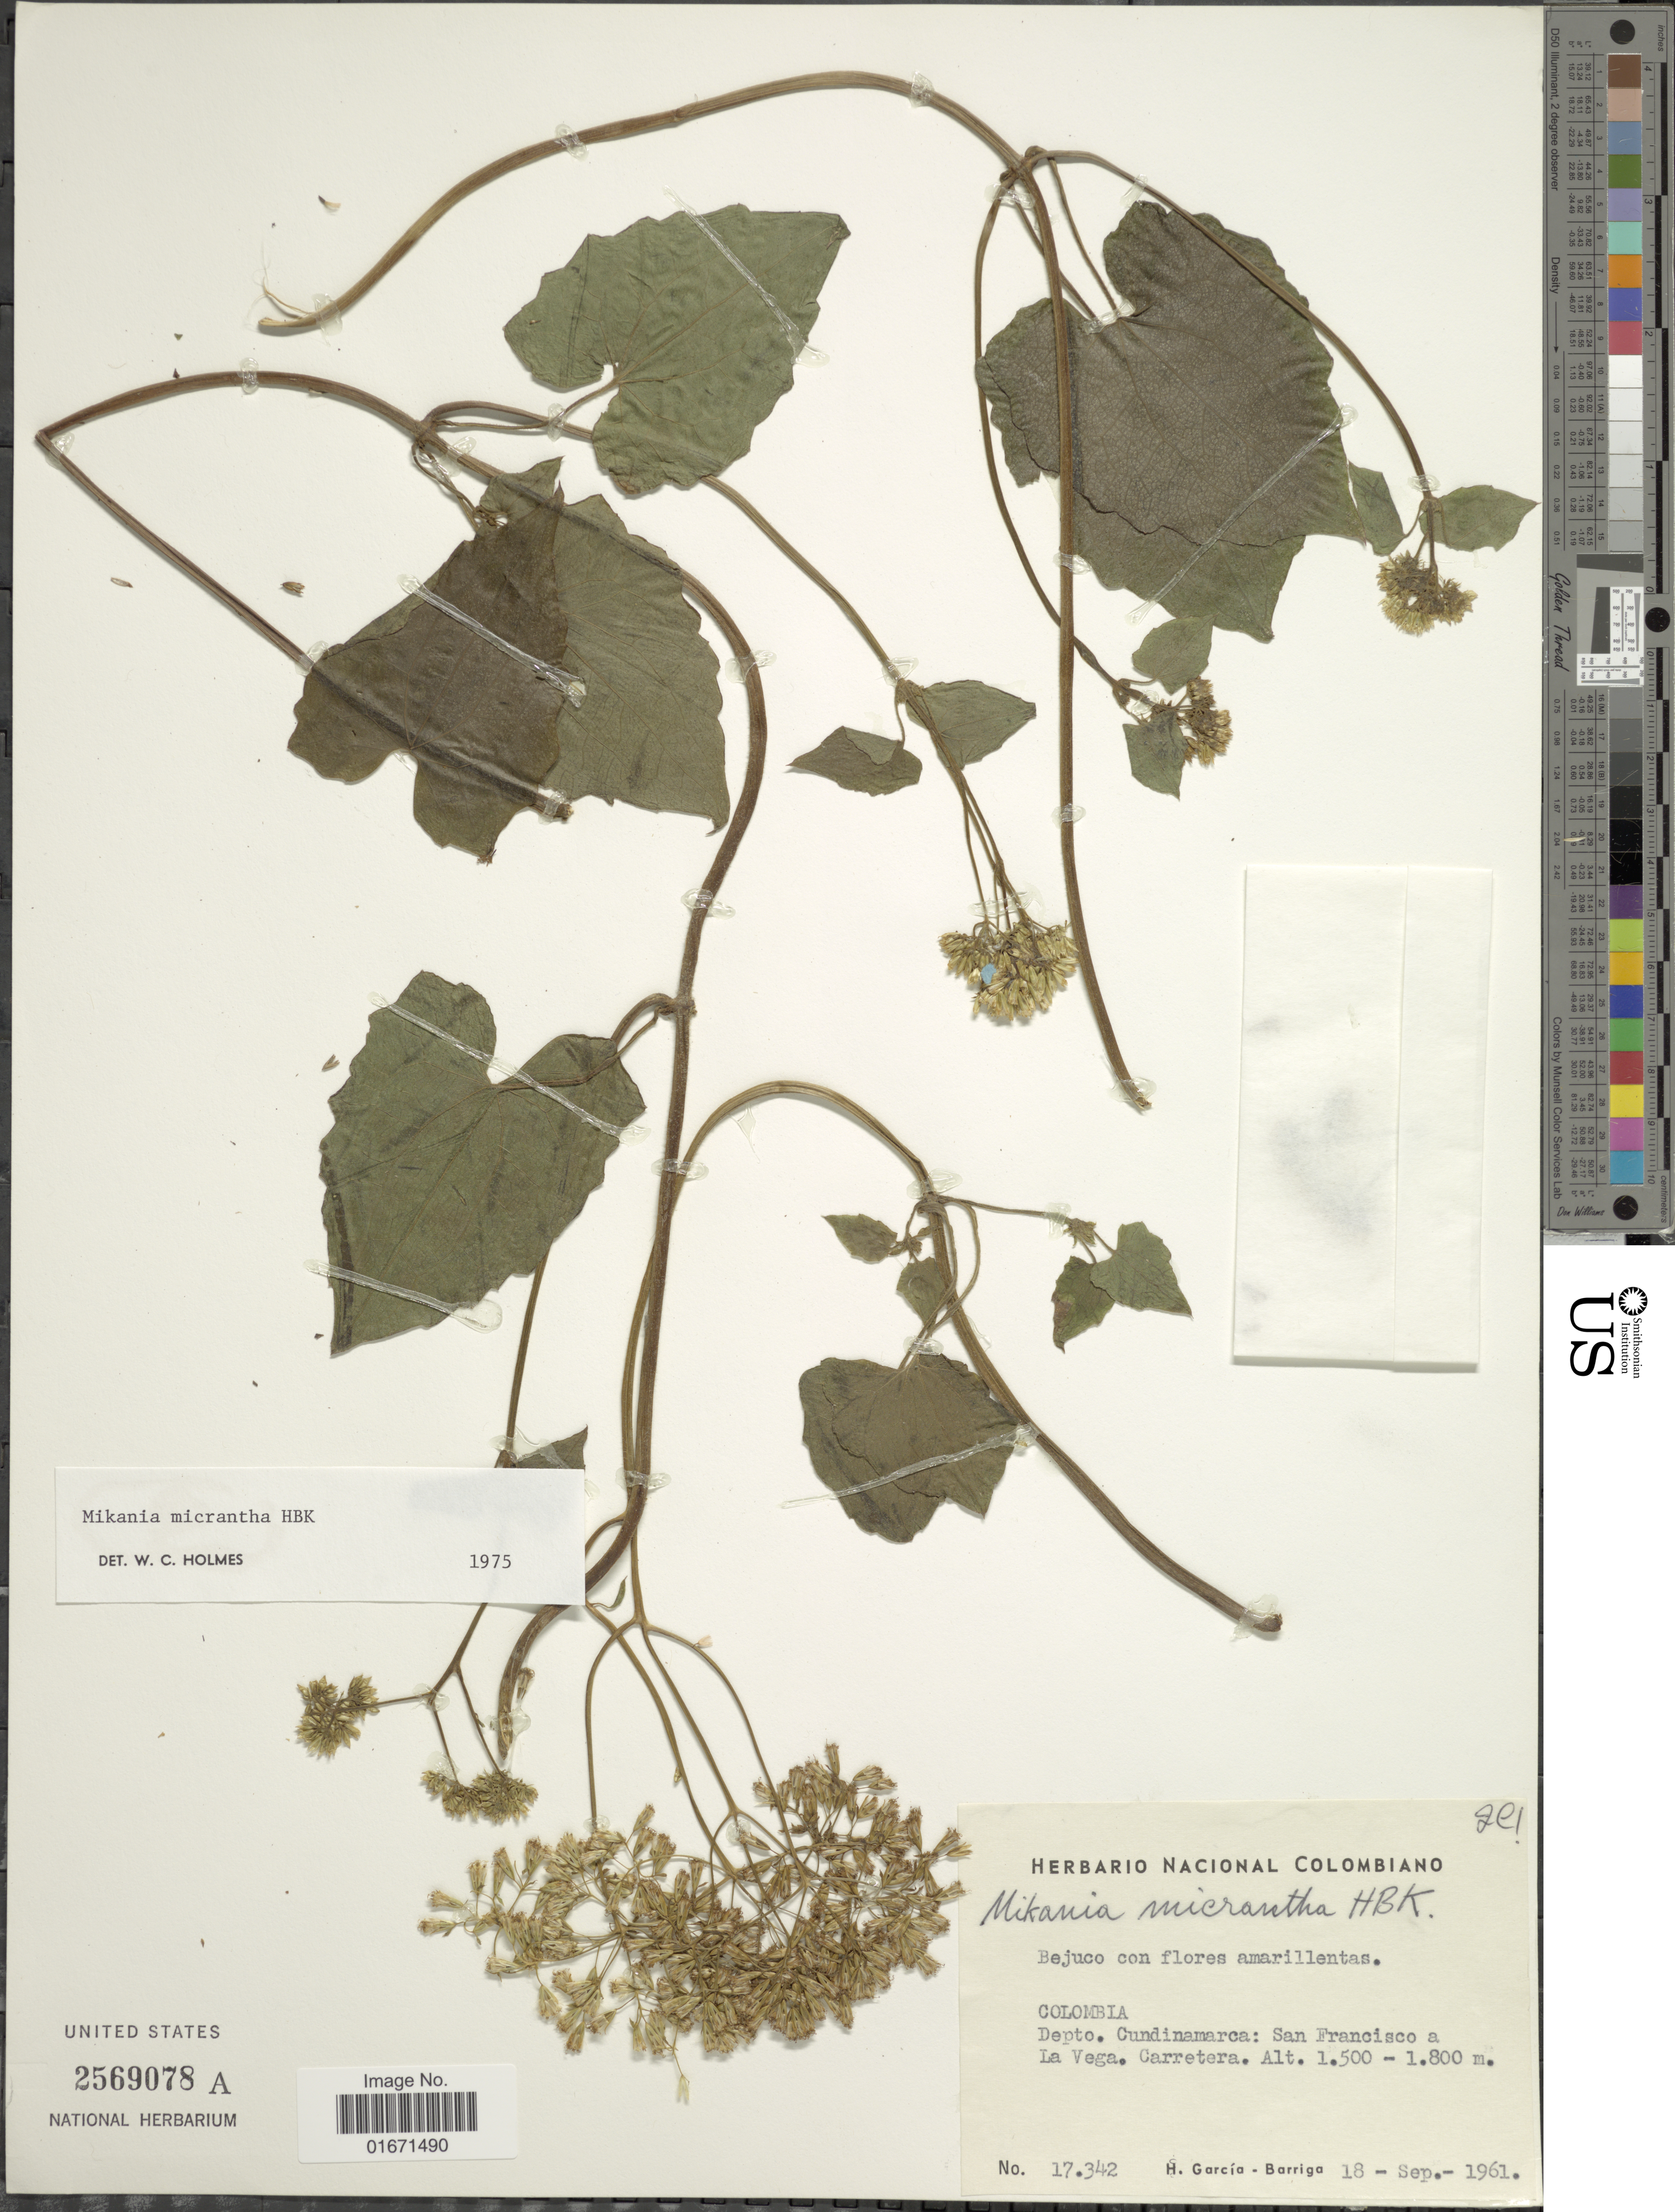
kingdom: Plantae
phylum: Tracheophyta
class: Magnoliopsida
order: Asterales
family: Asteraceae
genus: Mikania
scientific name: Mikania micrantha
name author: Kunth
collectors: H. García Barriga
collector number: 17342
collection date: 1961-09-18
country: Colombia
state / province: Cundinamarca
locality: Colombia. Depto. Cundinamarca: San Francisco a La Vega. Carretera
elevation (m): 1500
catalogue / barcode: US 2569078A